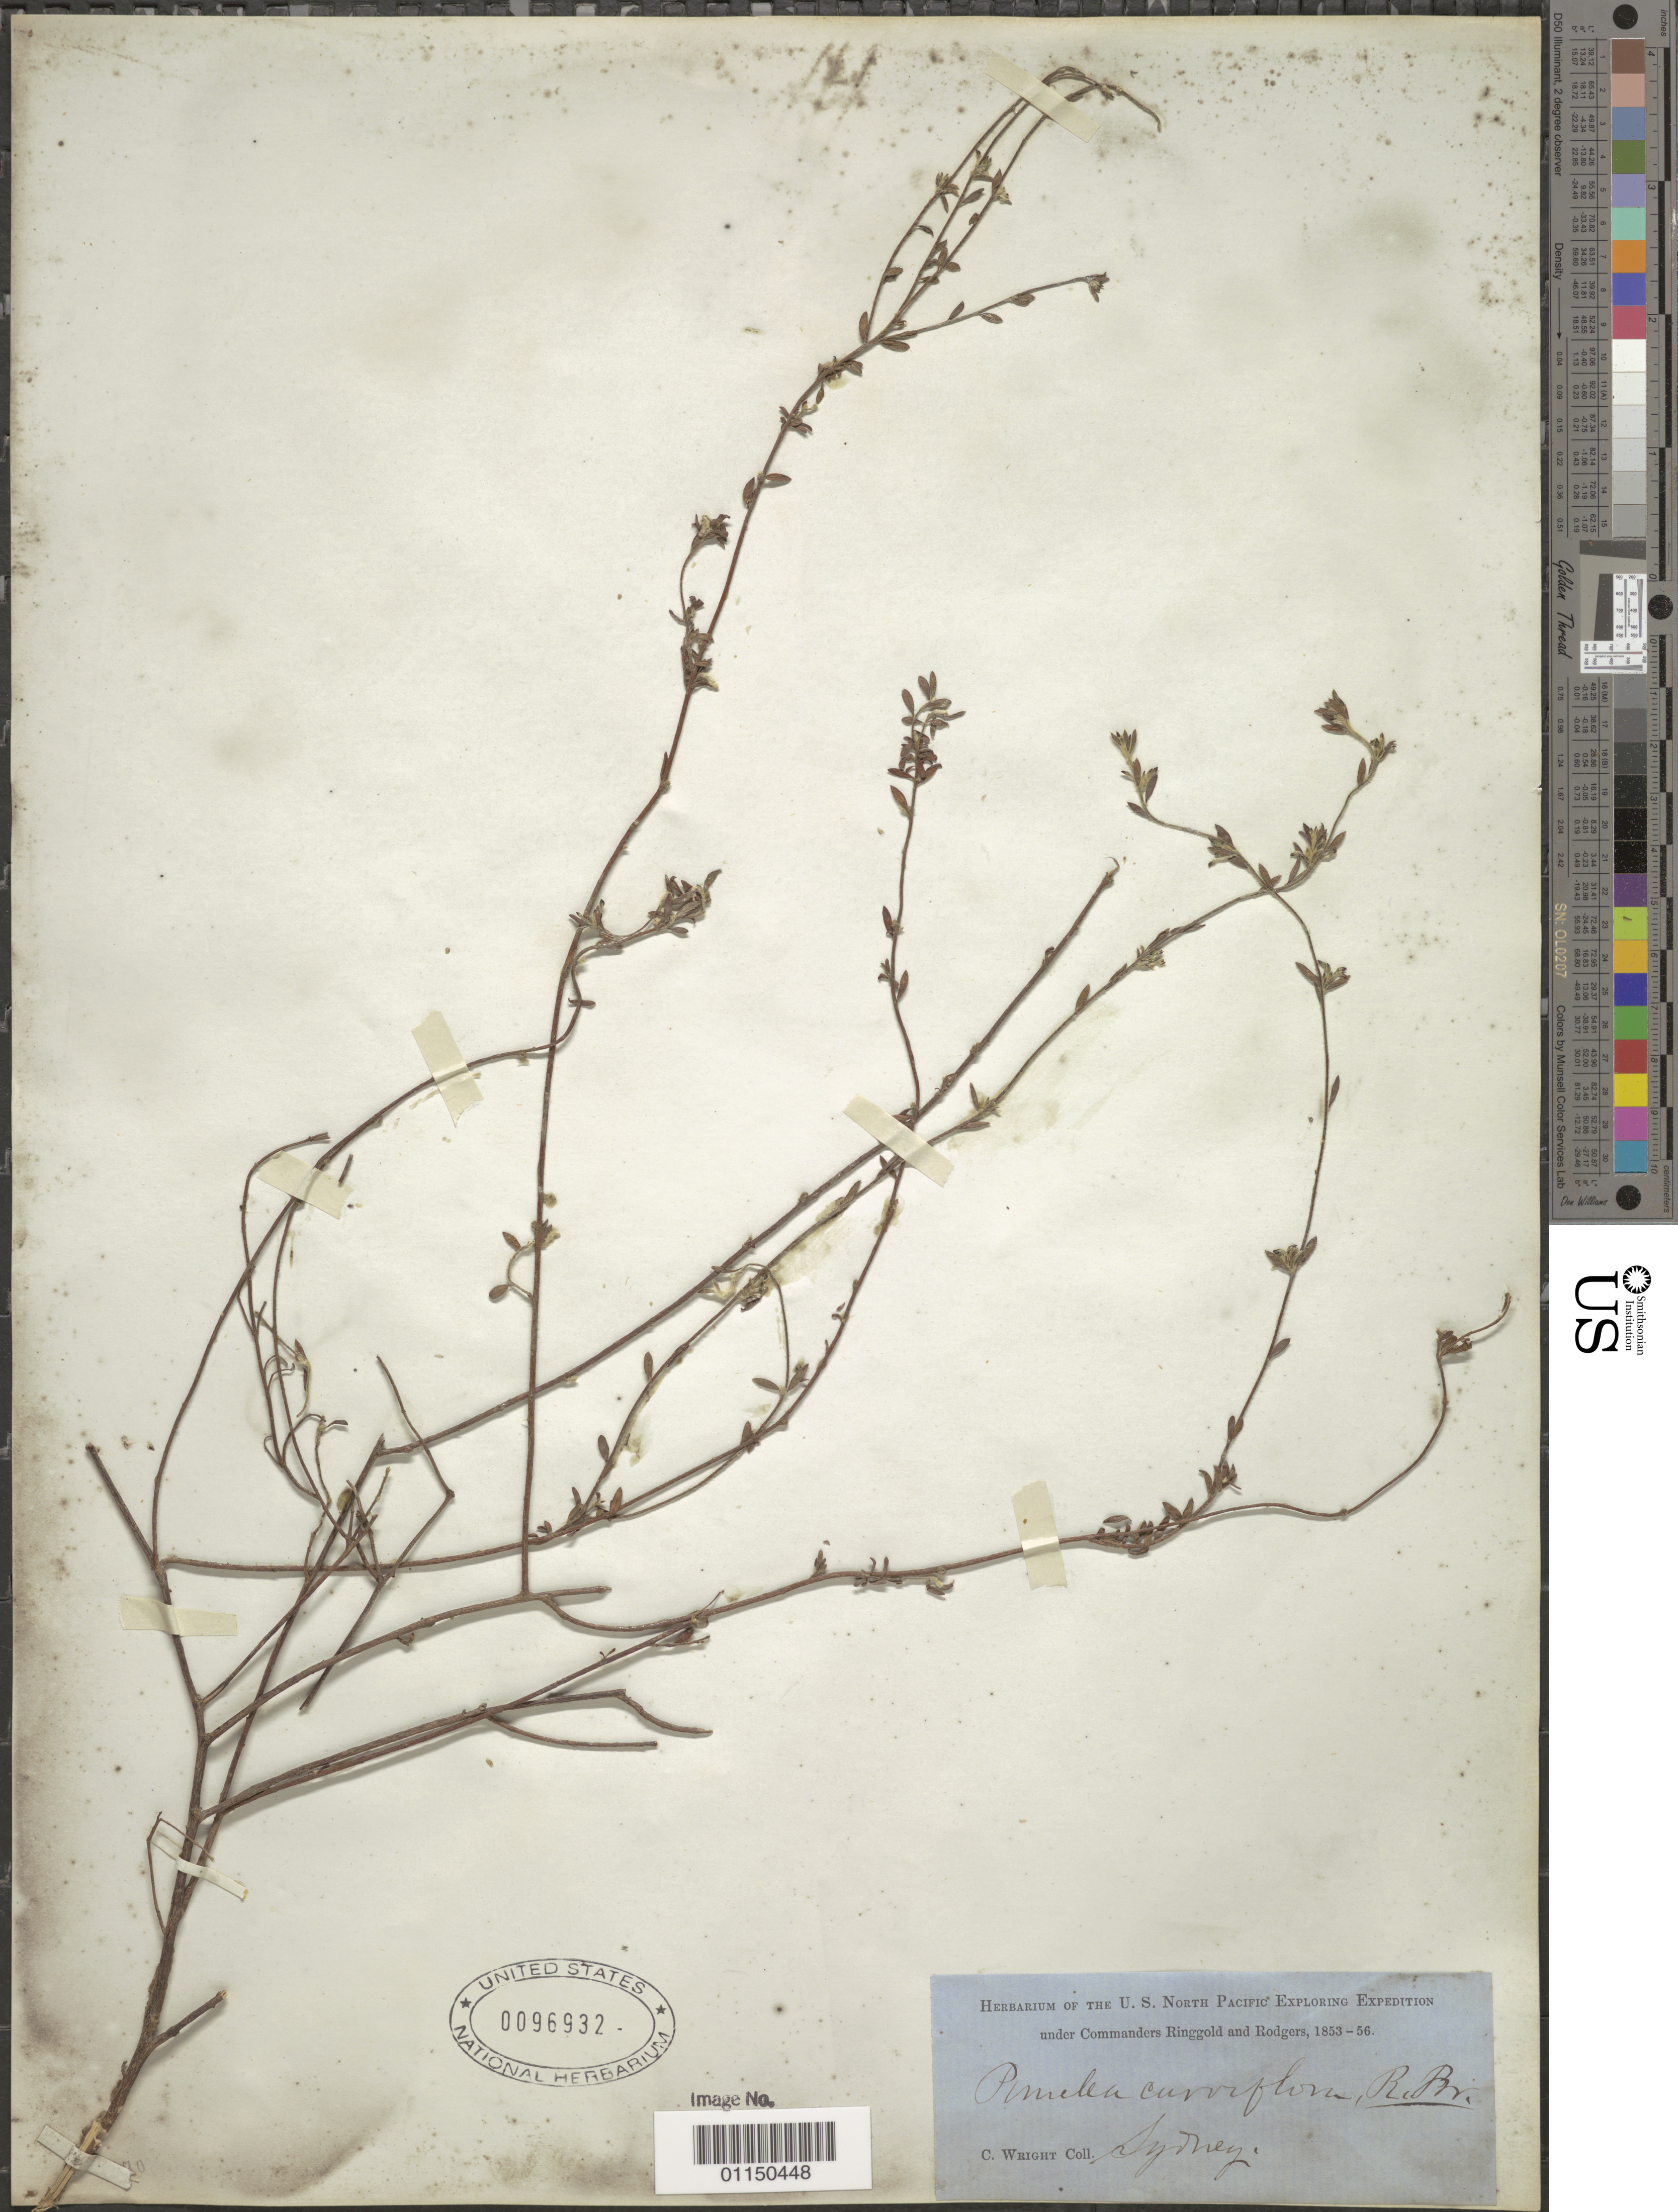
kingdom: Plantae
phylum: Tracheophyta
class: Magnoliopsida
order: Malvales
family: Thymelaeaceae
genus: Pimelea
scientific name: Pimelea curviflora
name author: R. Br.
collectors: C. Wright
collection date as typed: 1853 to -- -- 1856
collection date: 1853/1856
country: Australia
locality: Sydney.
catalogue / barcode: US 96932